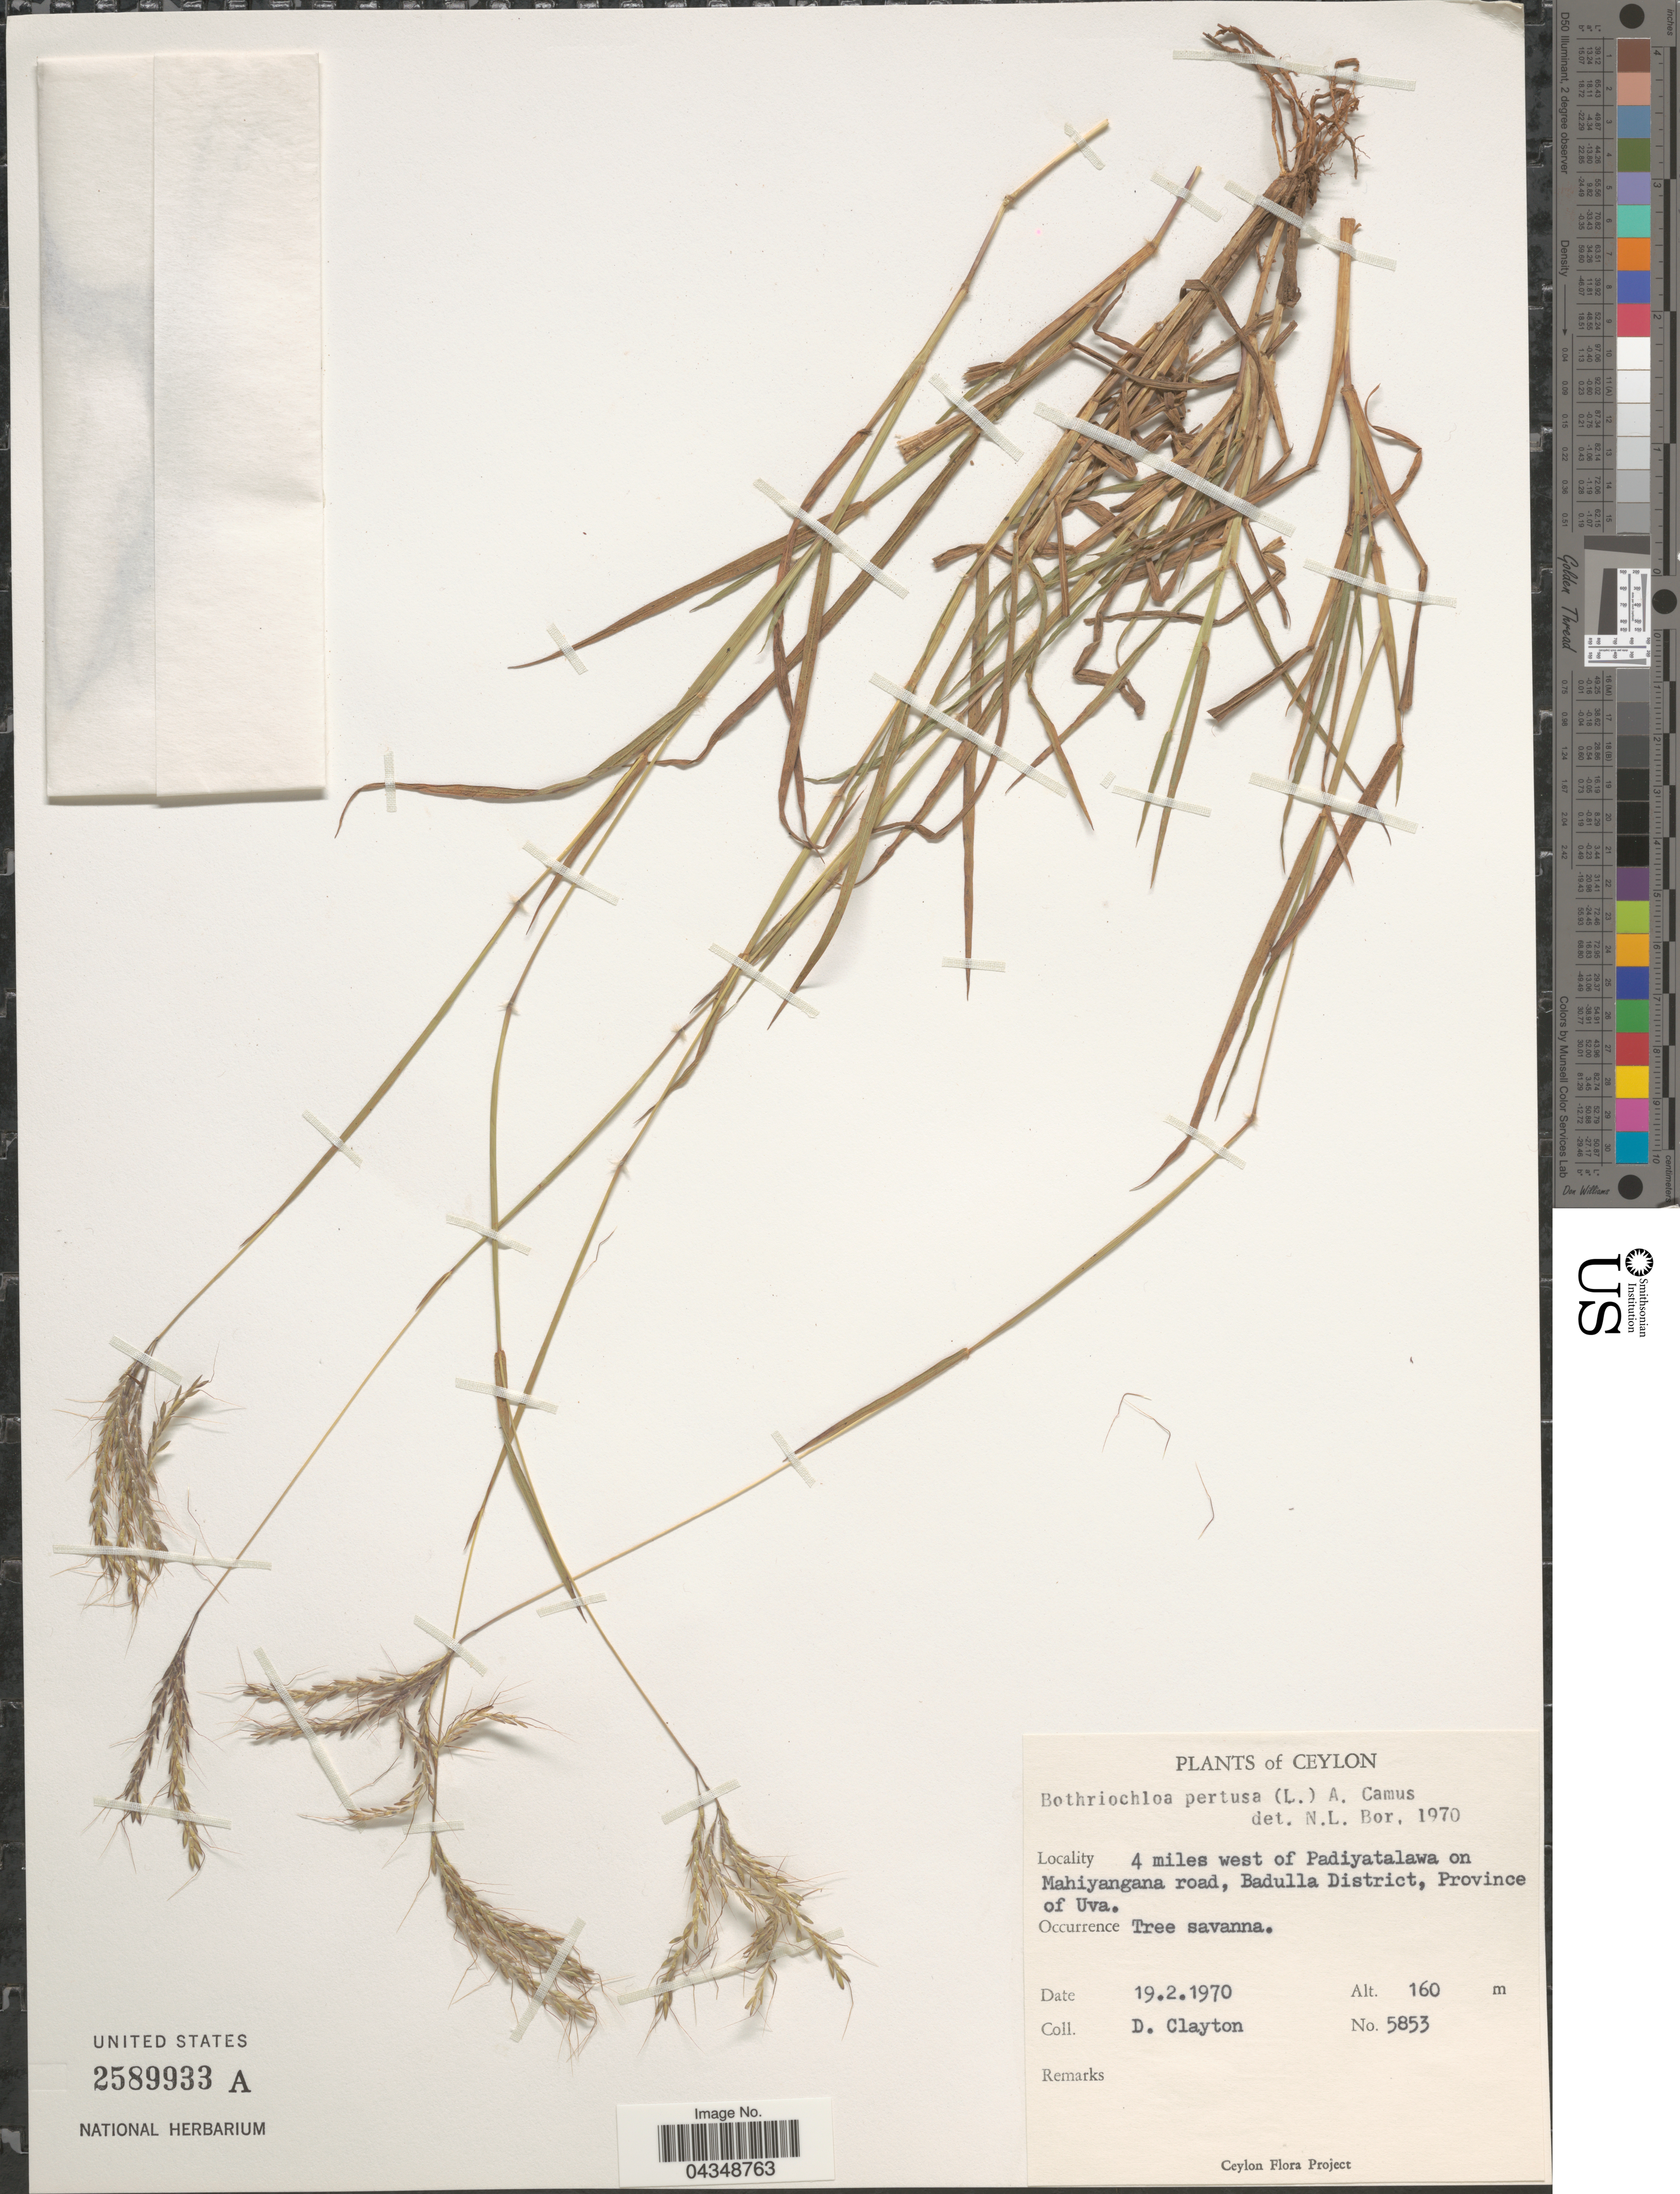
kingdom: Plantae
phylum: Tracheophyta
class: Liliopsida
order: Poales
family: Poaceae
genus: Bothriochloa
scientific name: Bothriochloa pertusa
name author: (L.) A. Camus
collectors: D. Clayton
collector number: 5853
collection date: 1970-02-19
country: Sri Lanka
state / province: Uva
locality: Ceylon. 4 miles west of Padiyatalawa on Mahiyangana road, Badulla District.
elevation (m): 160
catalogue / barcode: US 2589933A